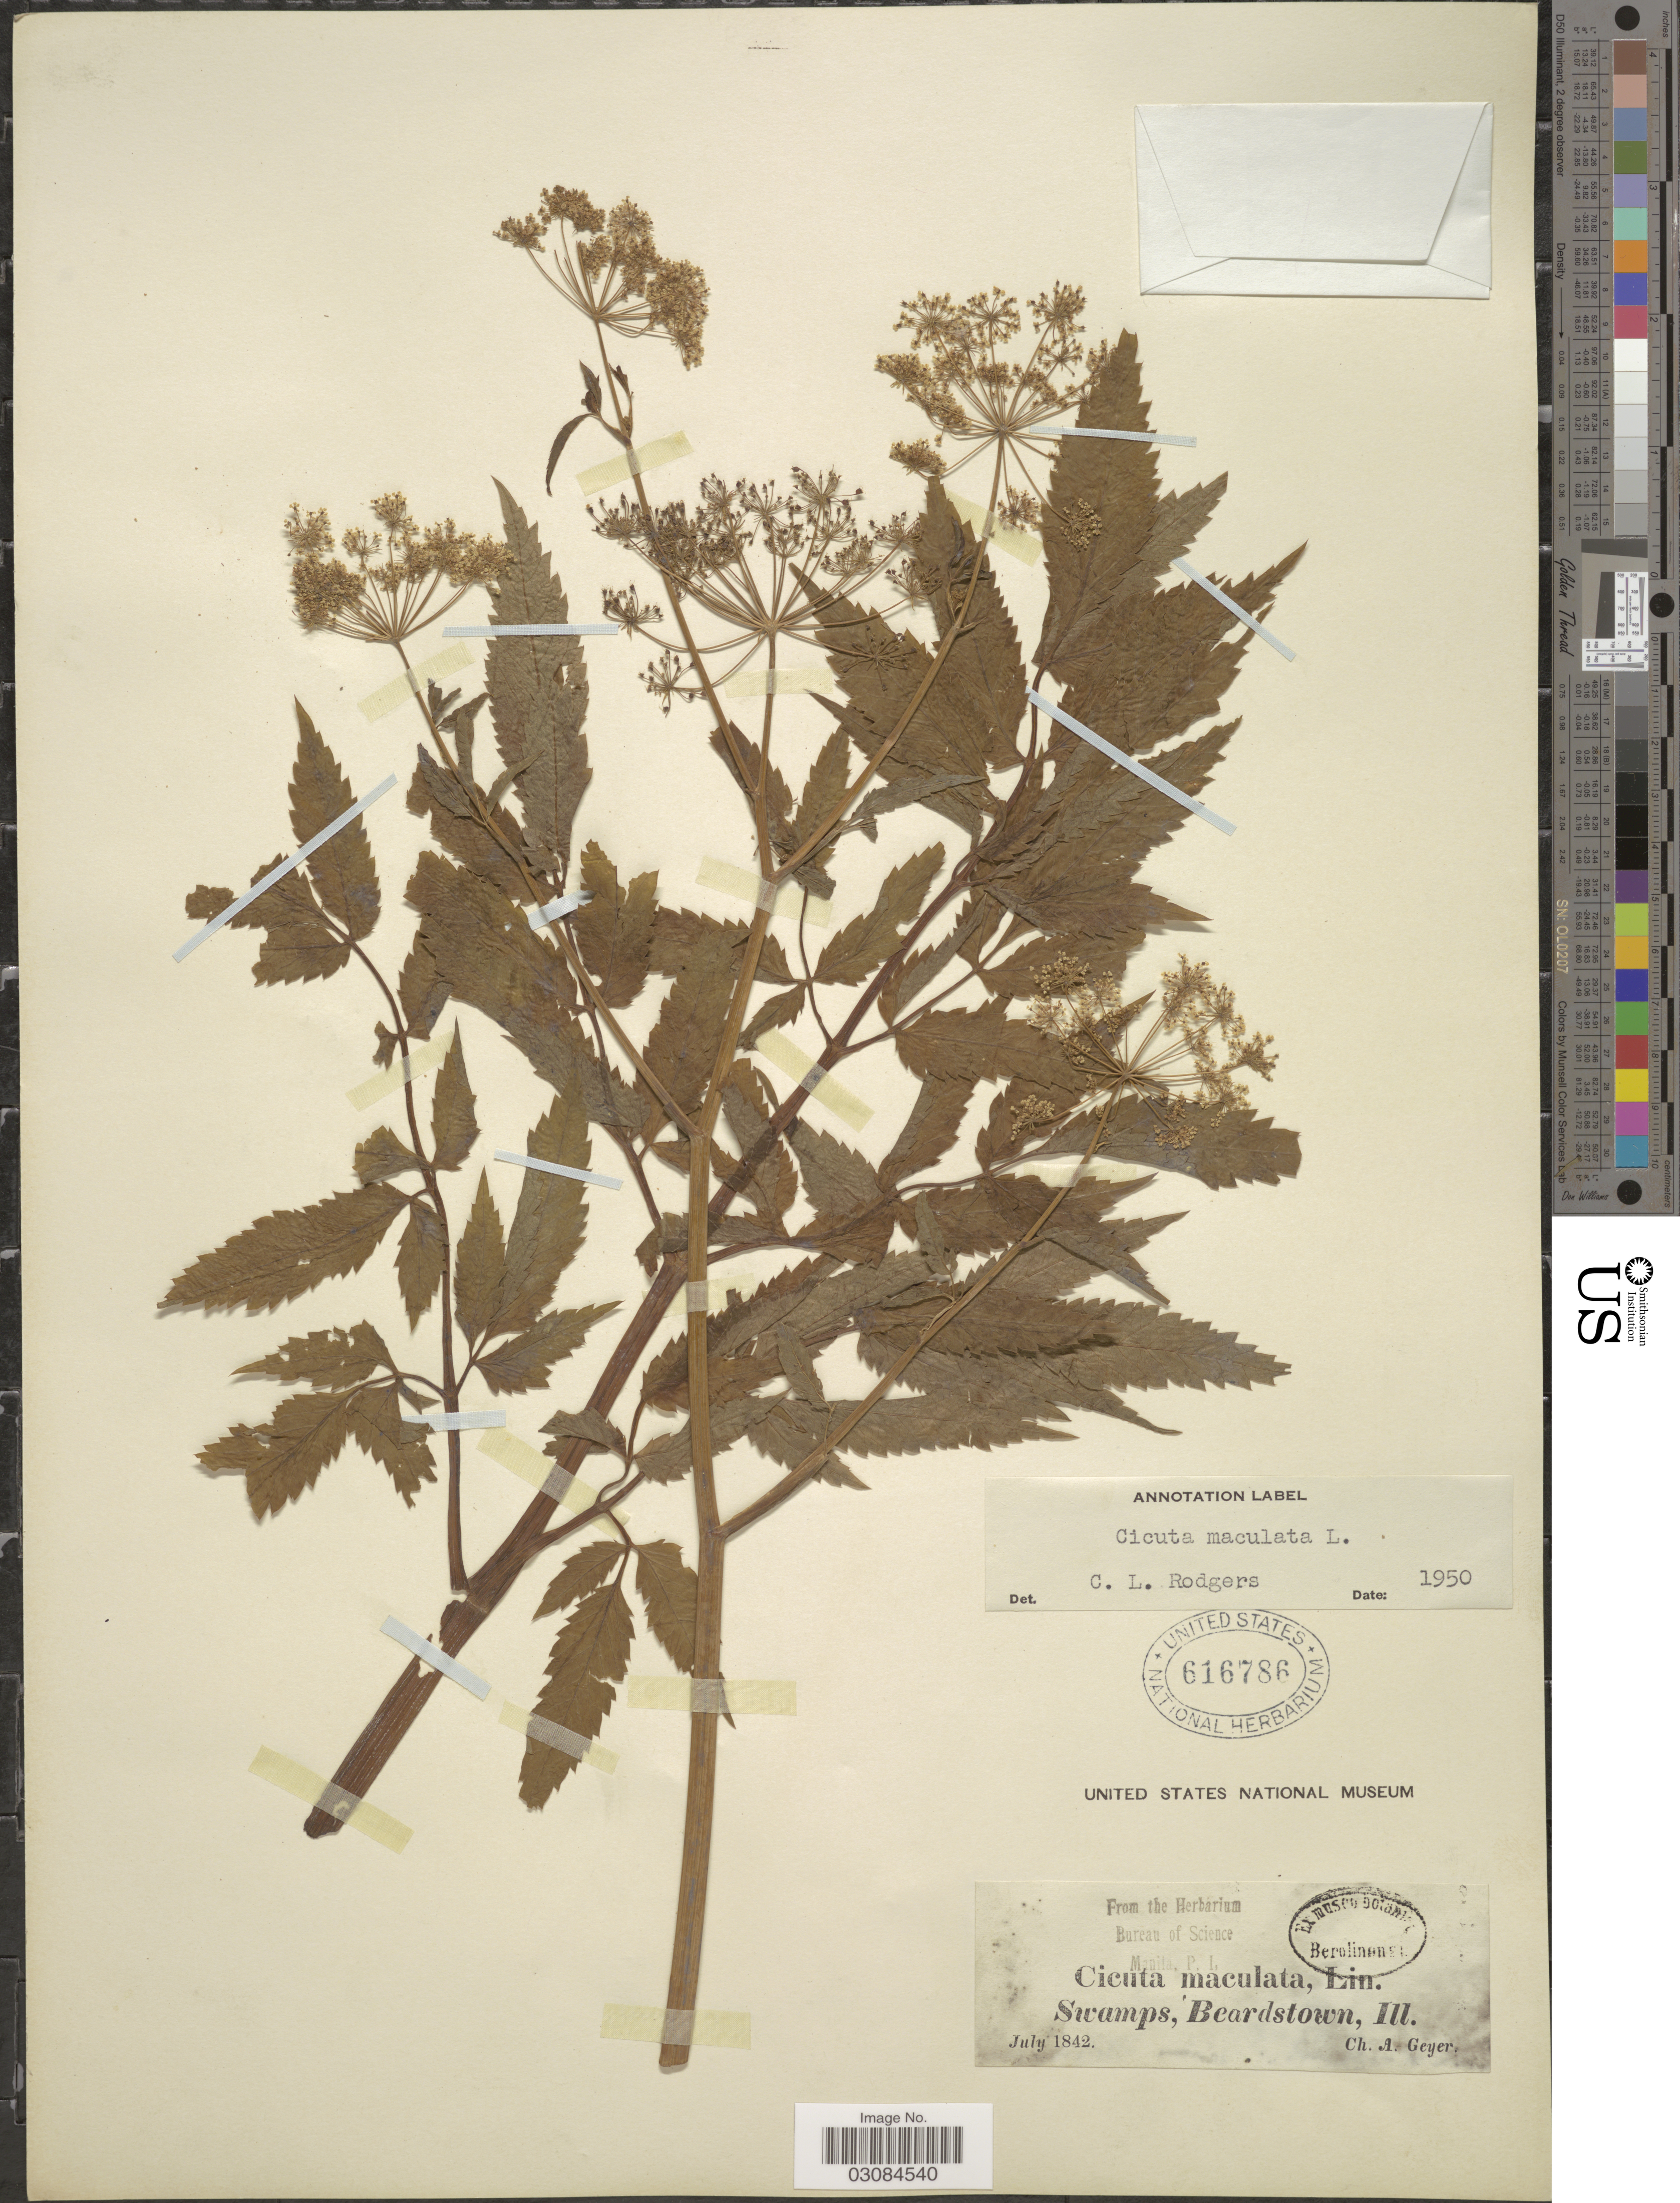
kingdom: Plantae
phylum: Tracheophyta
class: Magnoliopsida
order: Apiales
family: Apiaceae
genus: Cicuta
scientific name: Cicuta maculata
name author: L.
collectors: C. A. Geyer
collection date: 1842-07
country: United States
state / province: Illinois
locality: Beardstown, Ill.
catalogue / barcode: US 616786